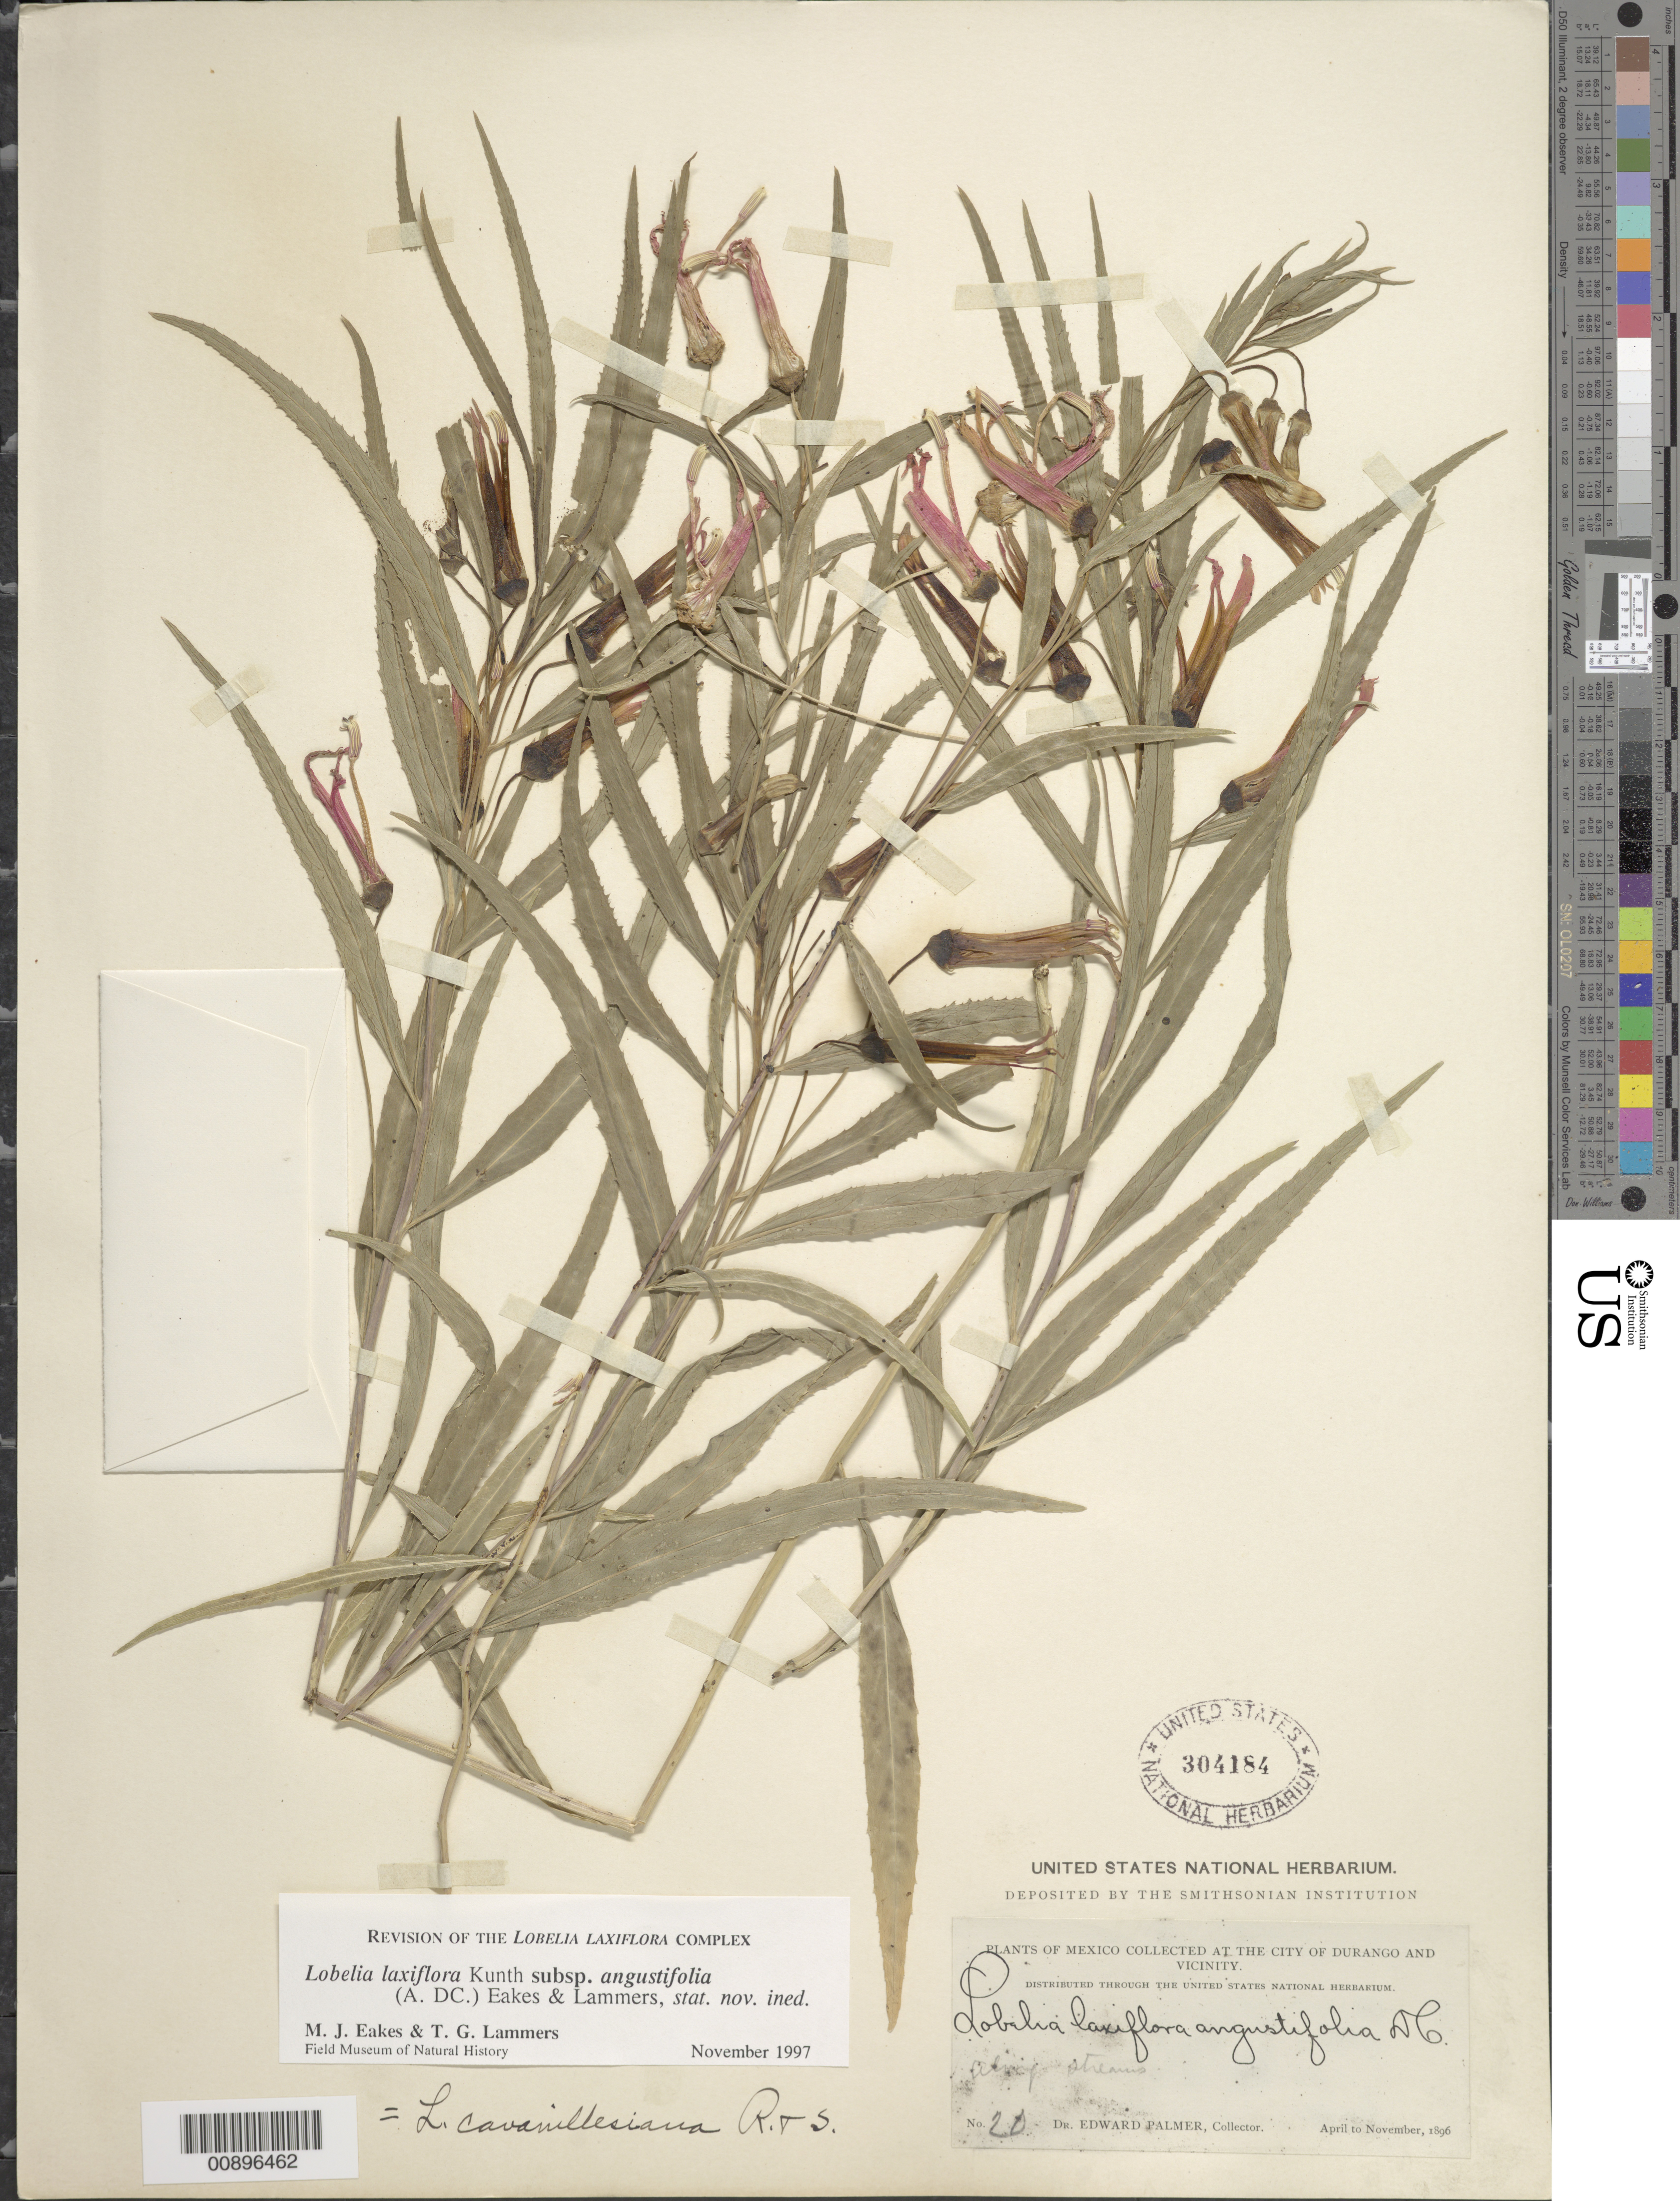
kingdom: Plantae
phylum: Tracheophyta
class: Magnoliopsida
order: Asterales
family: Campanulaceae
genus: Lobelia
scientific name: Lobelia laxiflora subsp. angustifolia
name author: (A. DC.) Eakes & Lammers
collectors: E. Palmer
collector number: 20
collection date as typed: Apr 1896 to -- Nov 1896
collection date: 1896-04/1896-11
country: Mexico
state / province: Durango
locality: City of Durango and vicinity.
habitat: Along streams.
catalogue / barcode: US 304184